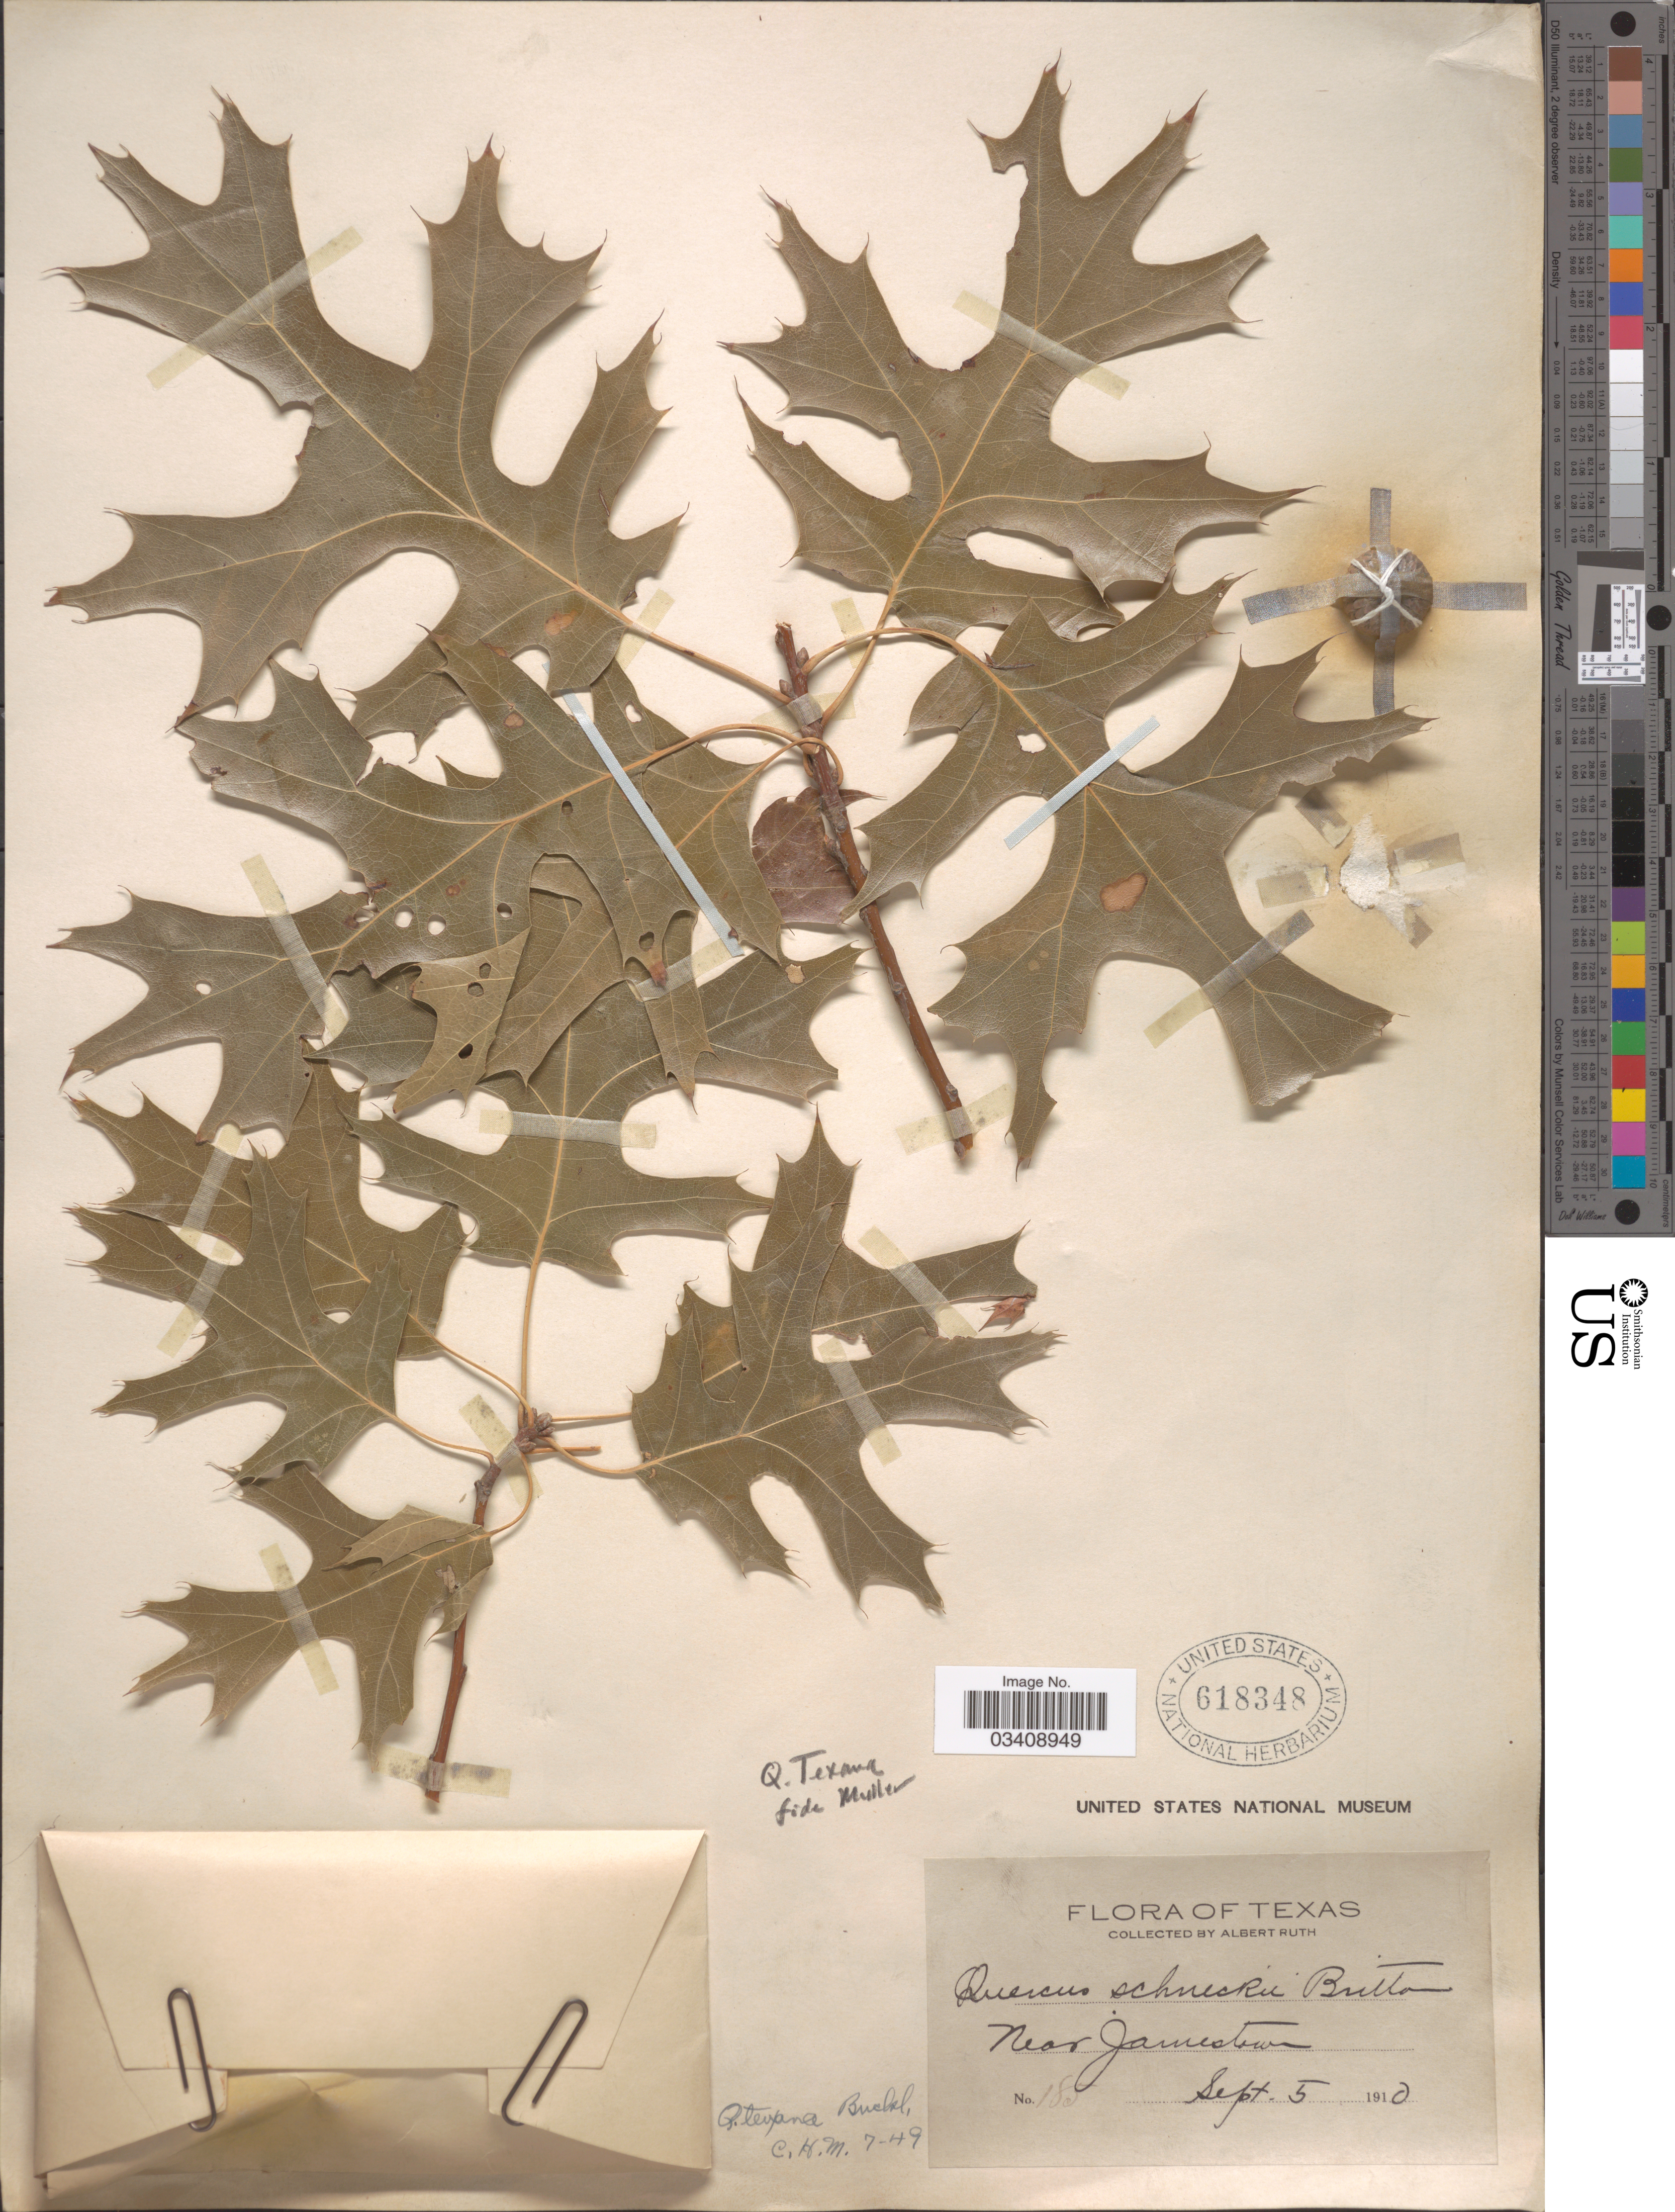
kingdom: Plantae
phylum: Tracheophyta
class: Magnoliopsida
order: Fagales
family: Fagaceae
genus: Quercus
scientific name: Quercus texana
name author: Buckley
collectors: A. Ruth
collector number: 185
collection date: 1910-09-05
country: United States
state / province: Texas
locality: Near Jamestown.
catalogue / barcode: US 618348